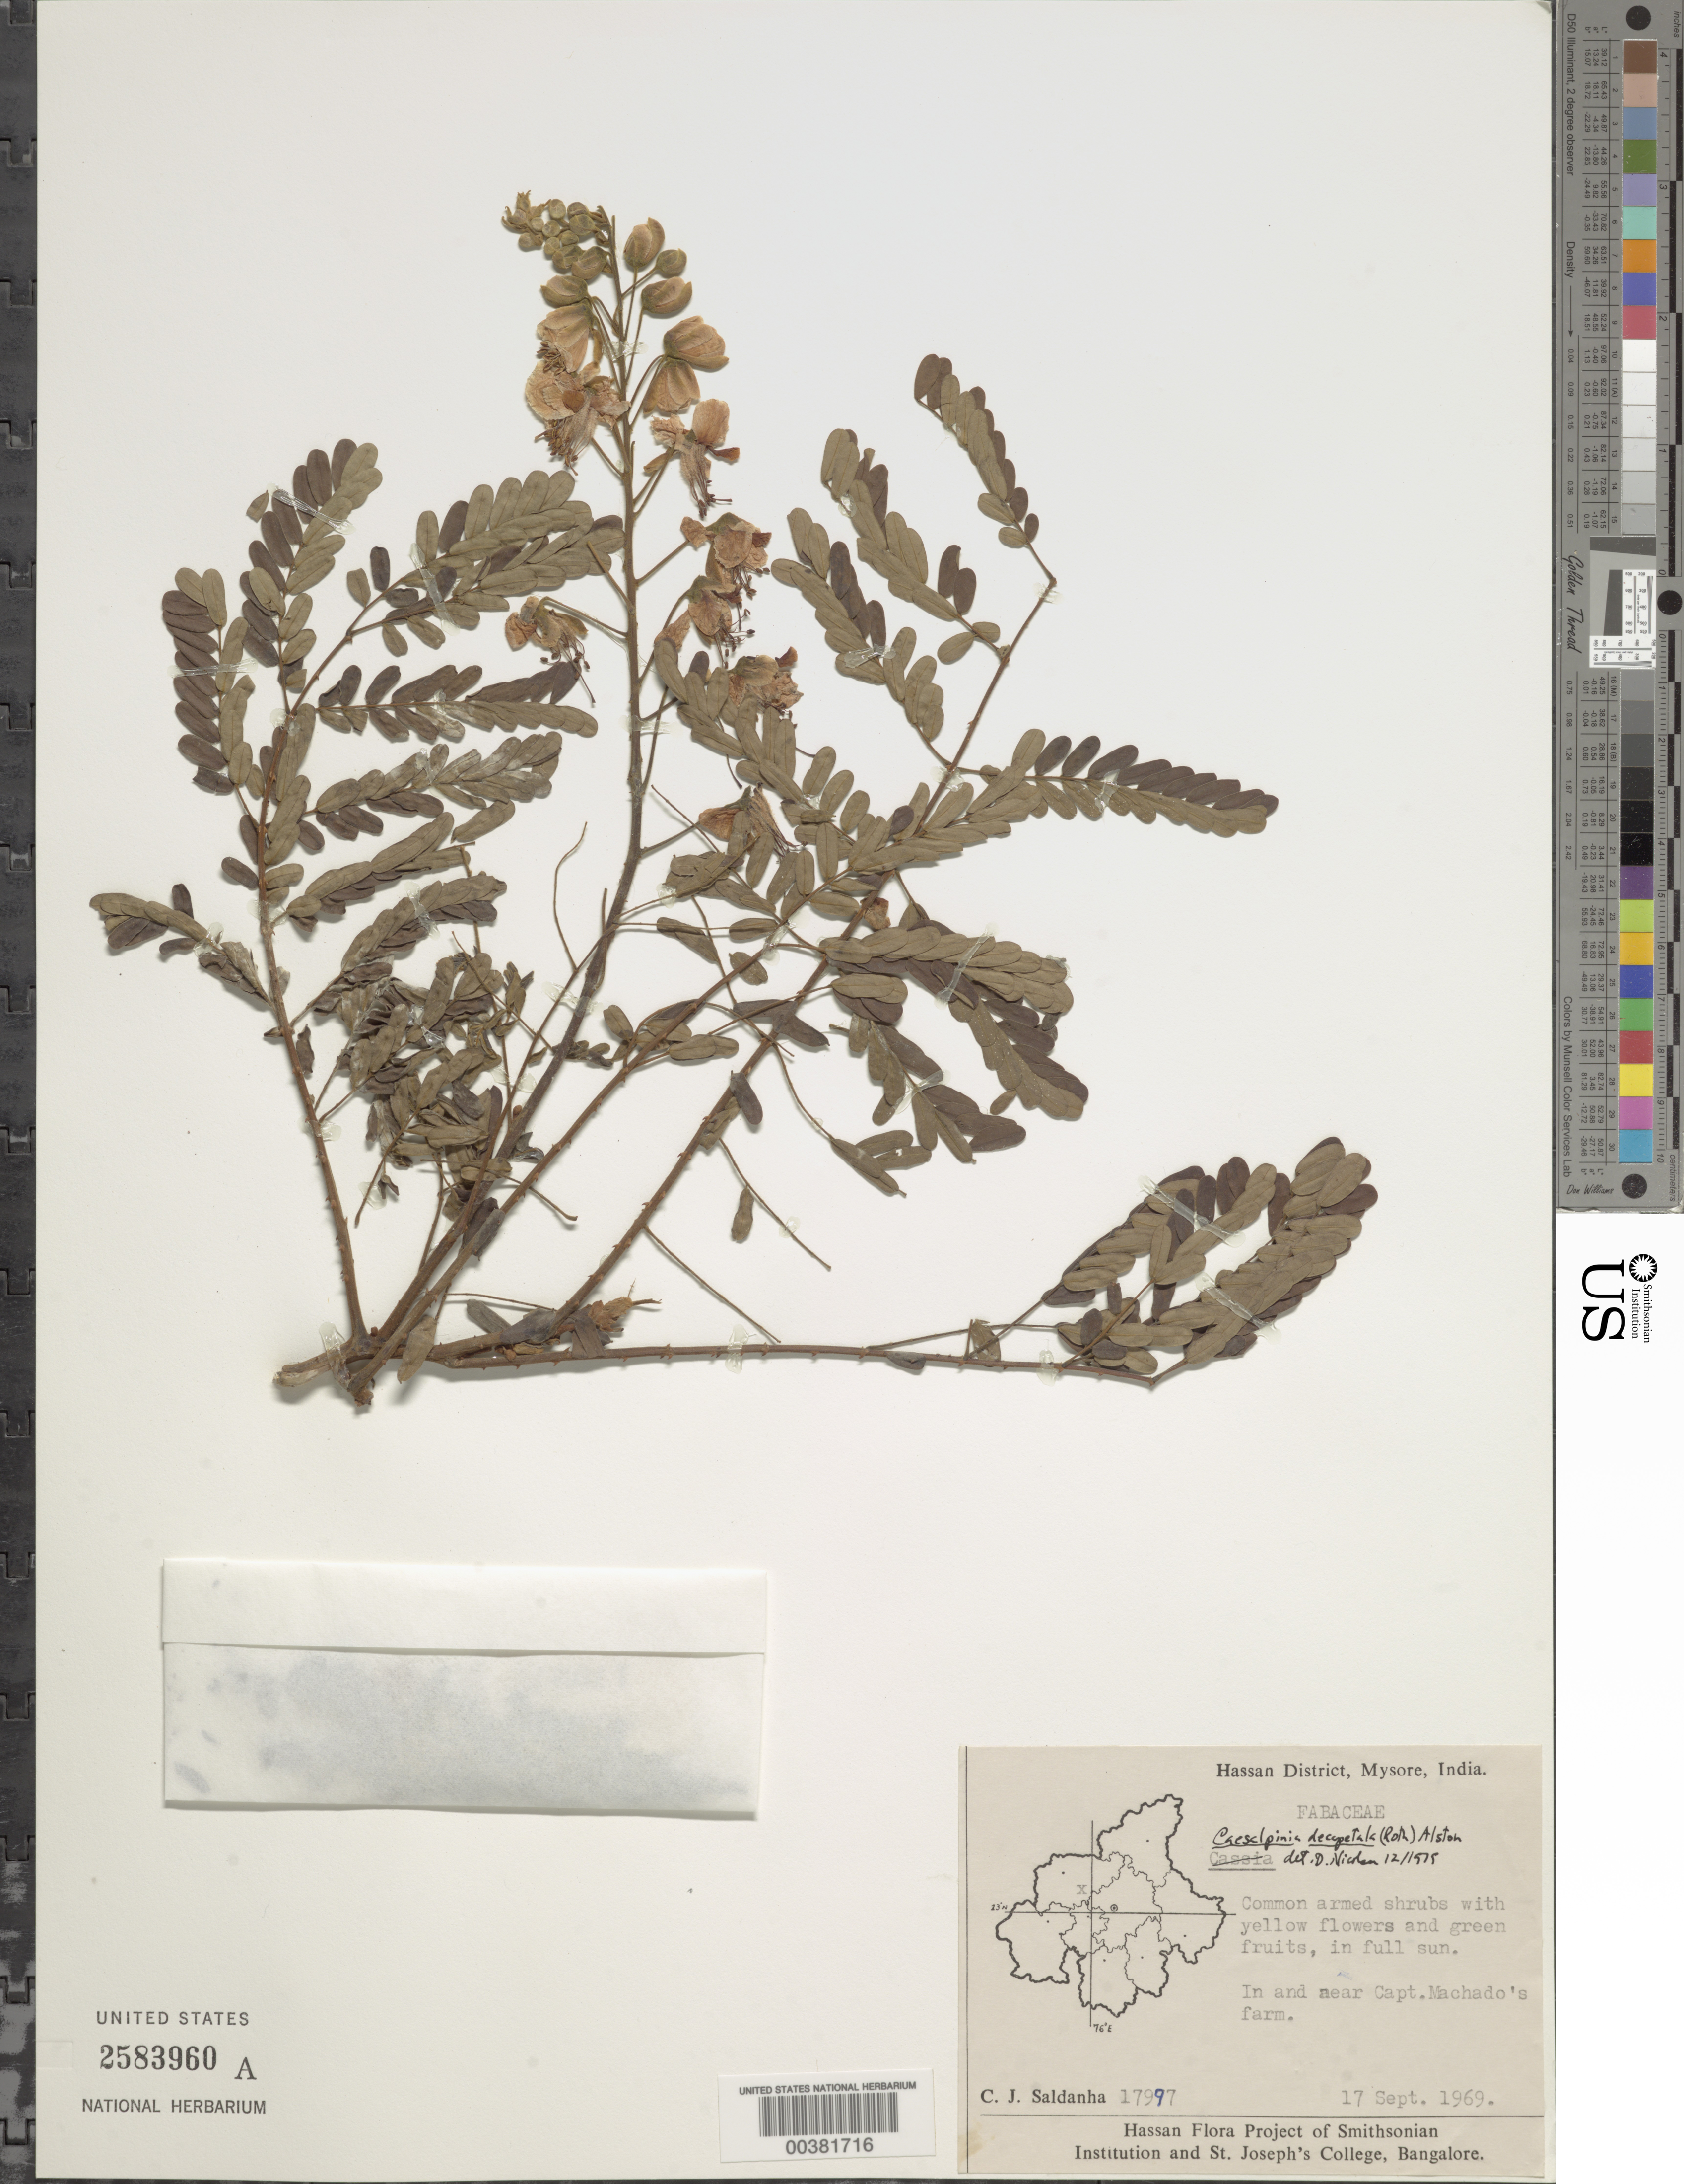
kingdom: Plantae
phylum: Tracheophyta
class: Magnoliopsida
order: Fabales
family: Fabaceae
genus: Biancaea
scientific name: Biancaea decapetala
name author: (Roth) O. Deg.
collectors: C. J. Saldanha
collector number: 17997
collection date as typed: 17 Sep 1969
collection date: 1969-09-17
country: India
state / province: Karnataka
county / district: Hassan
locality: In and near capt. machado's farm, mysore state [mysore state = karnataka.]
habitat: In full sun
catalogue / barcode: US 2583960A